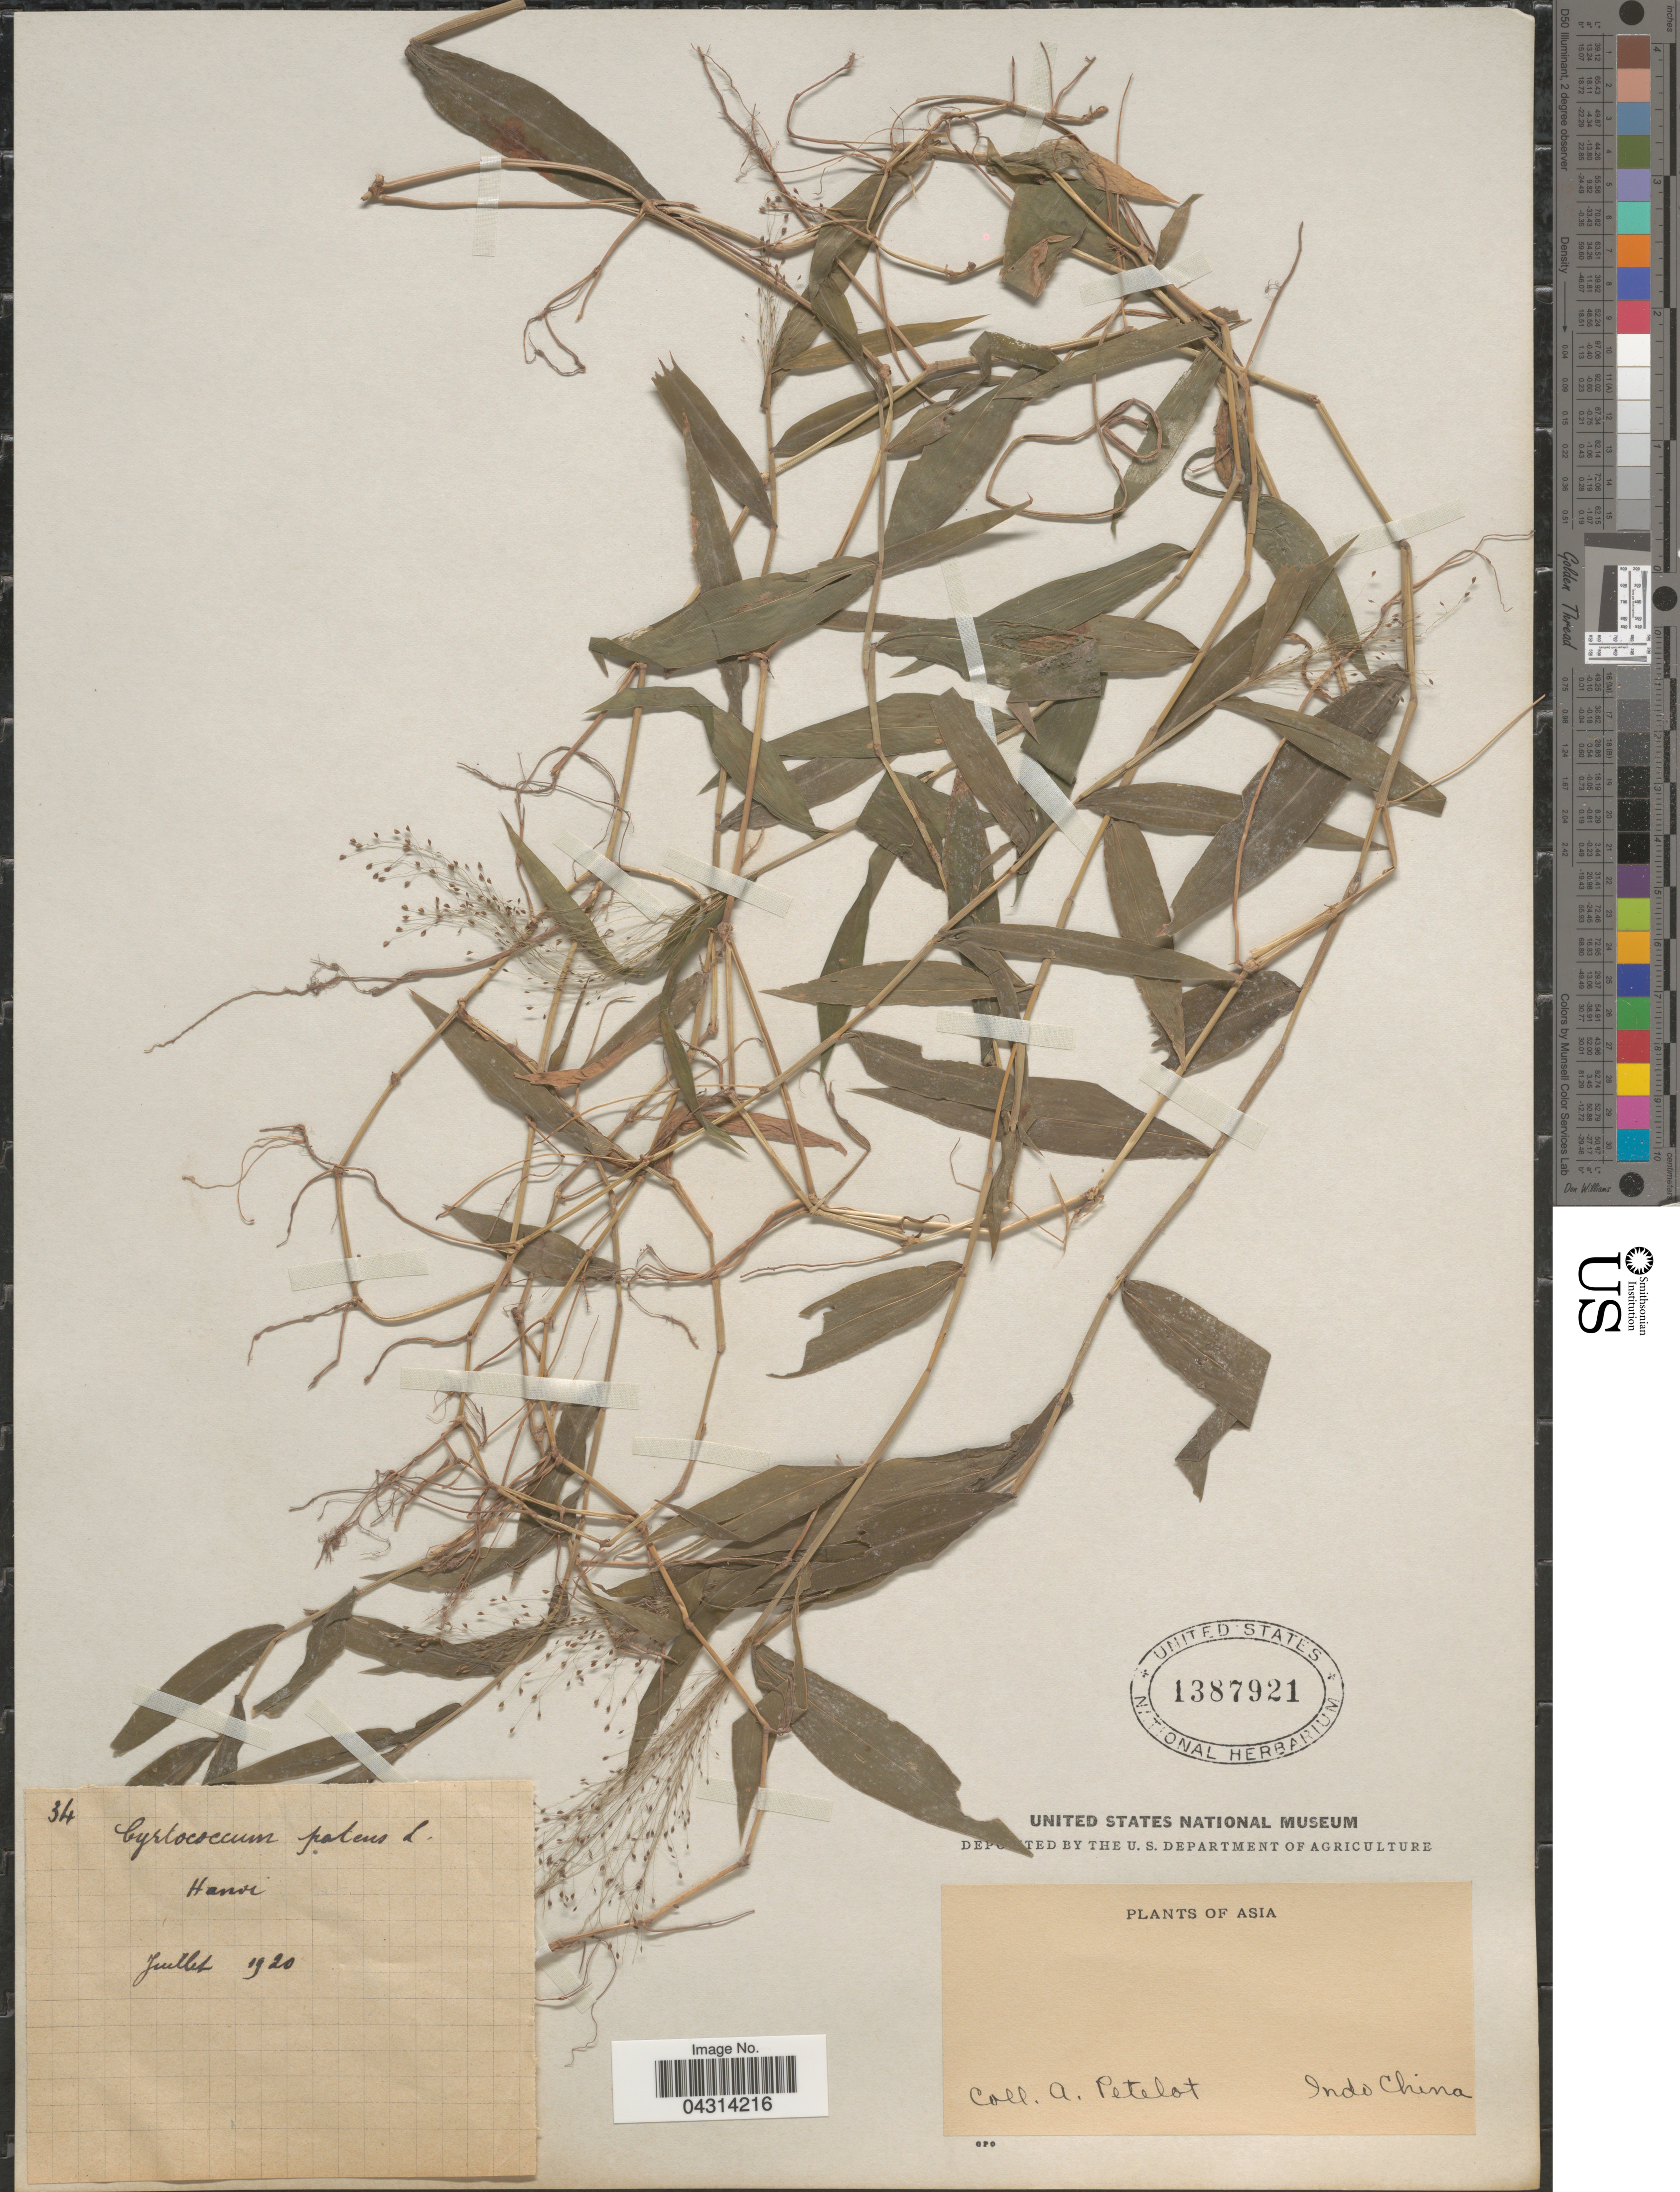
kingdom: Plantae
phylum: Tracheophyta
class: Liliopsida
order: Poales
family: Poaceae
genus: Cyrtococcum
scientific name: Cyrtococcum patens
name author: (L.) A. Camus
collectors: A. Petelot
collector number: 34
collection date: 1920-07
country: Vietnam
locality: Asia. Indo China. Hanoi.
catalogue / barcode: US 1387921